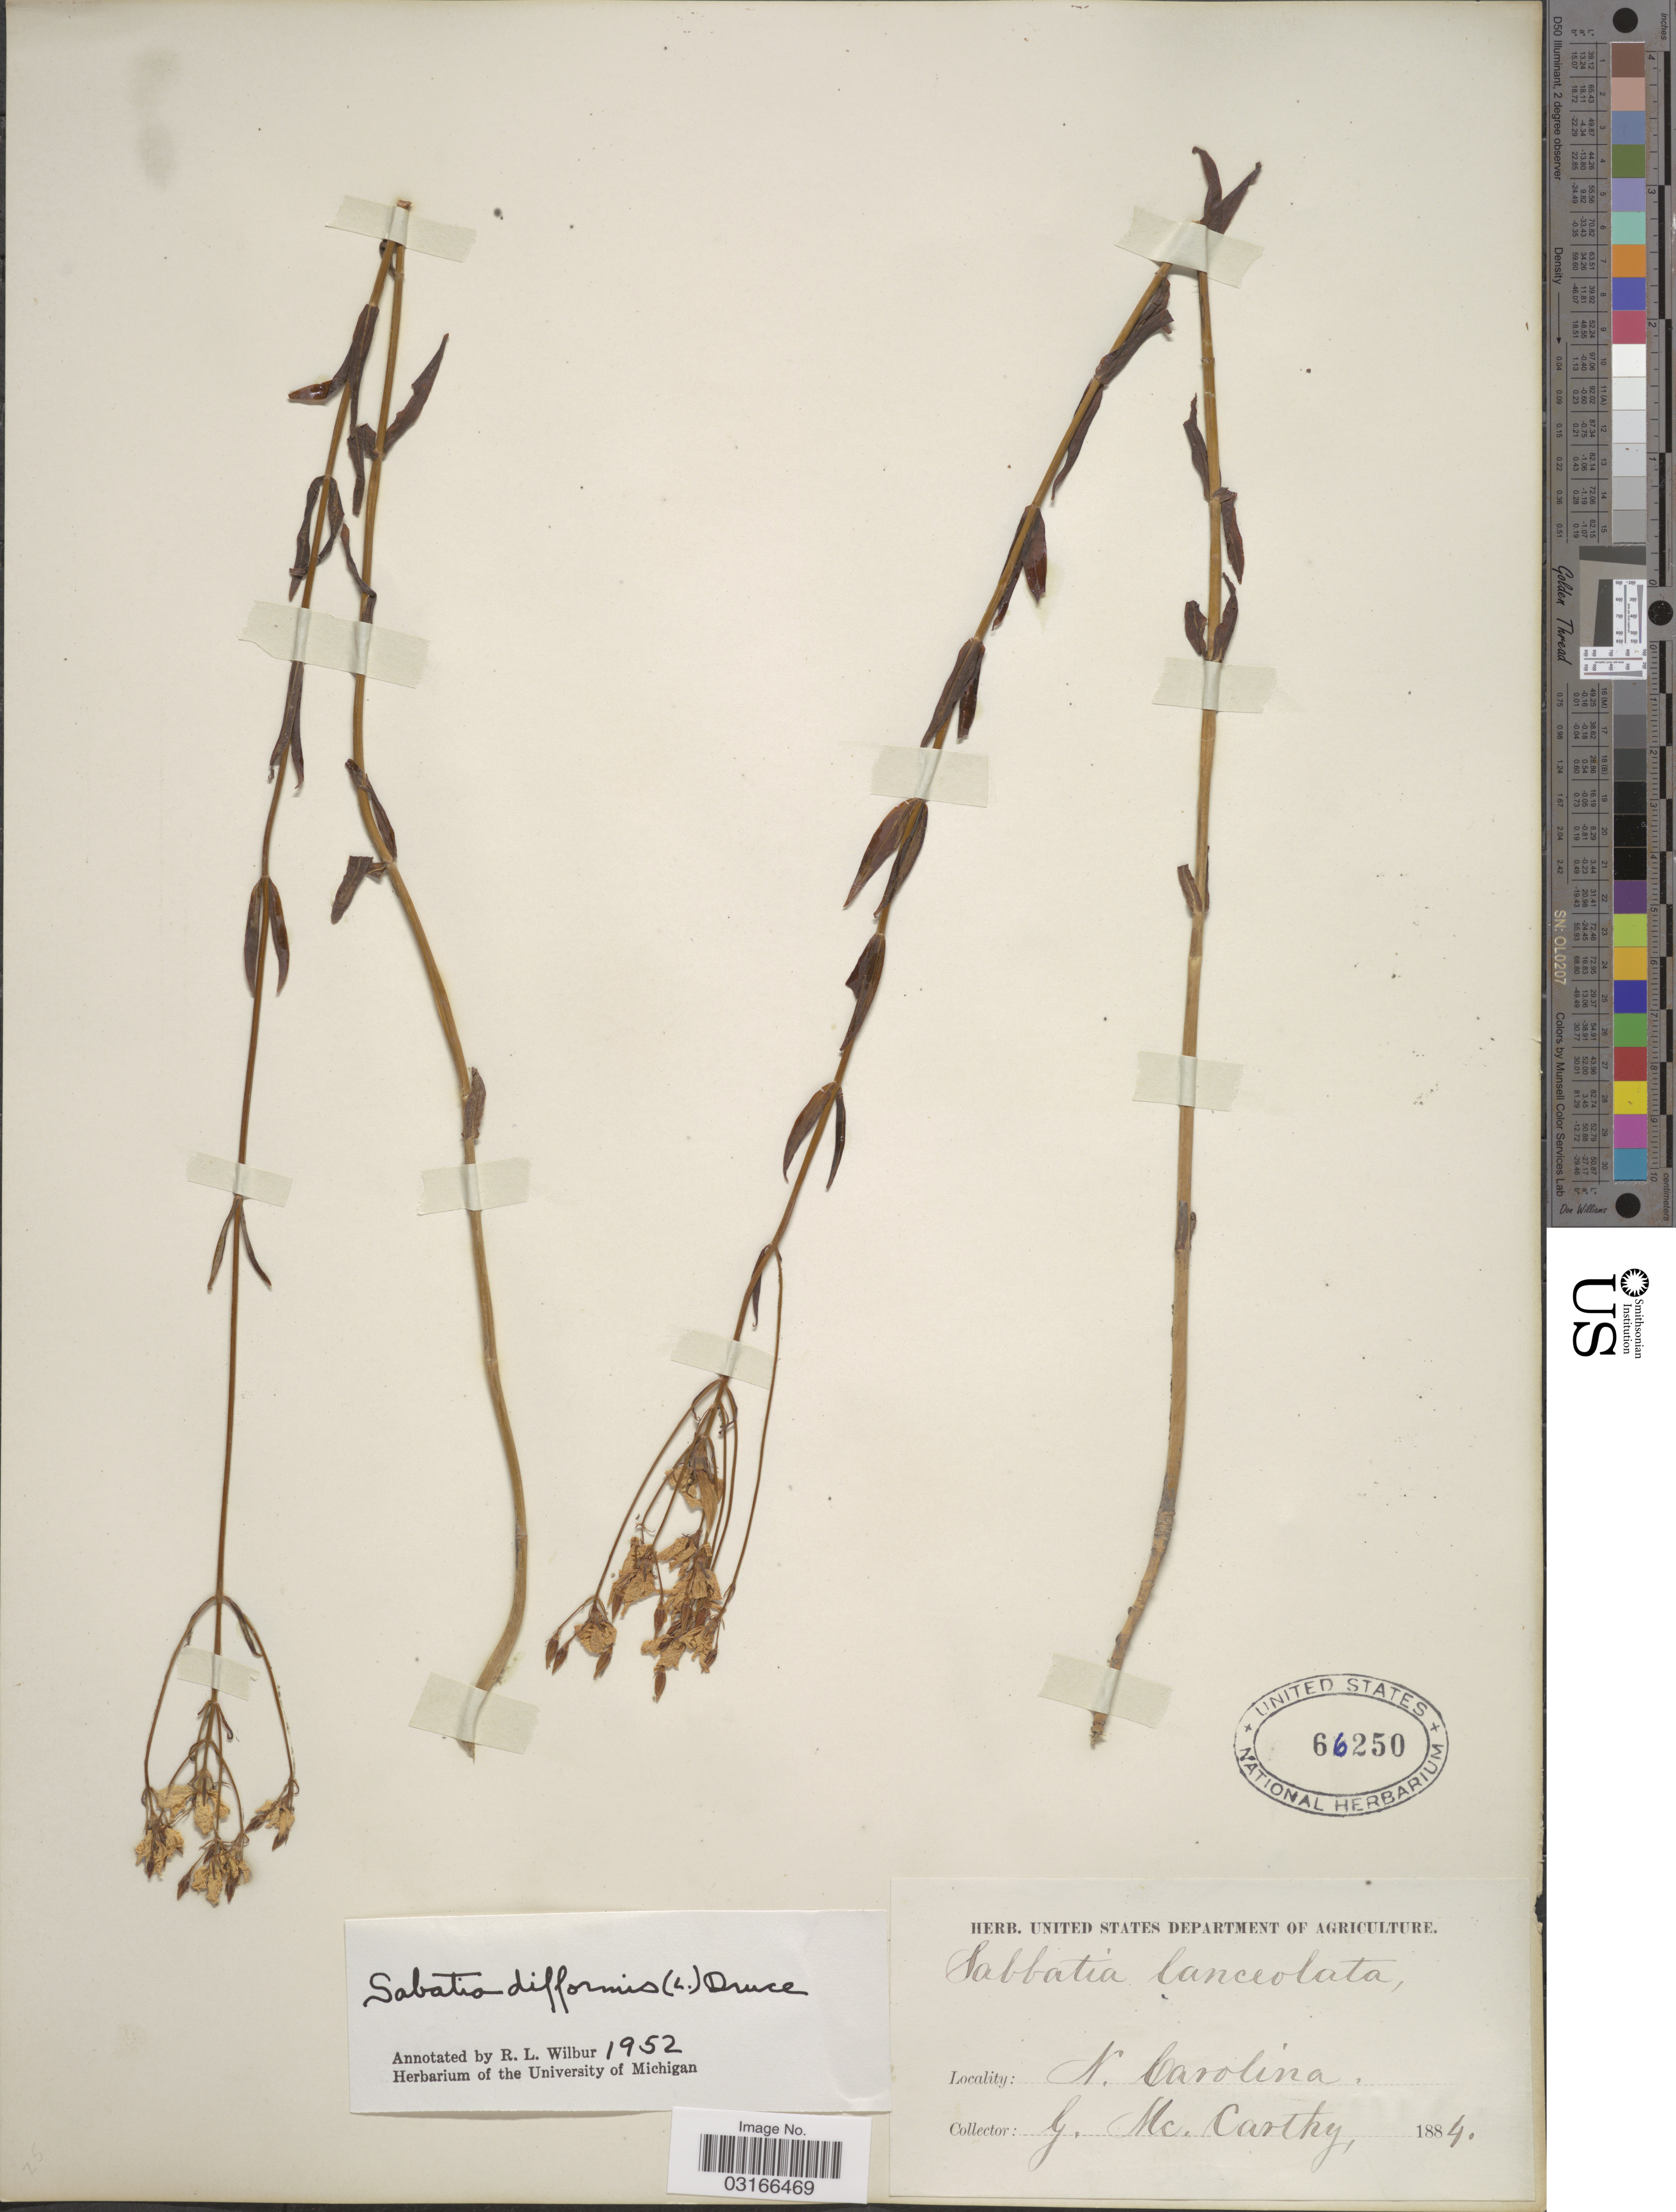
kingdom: Plantae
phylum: Tracheophyta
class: Magnoliopsida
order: Gentianales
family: Gentianaceae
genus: Sabatia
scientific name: Sabatia difformis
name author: (L.) Druce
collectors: G. McCarthy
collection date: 1884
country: United States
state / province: North Carolina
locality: N. Carolina.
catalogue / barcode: US 66250